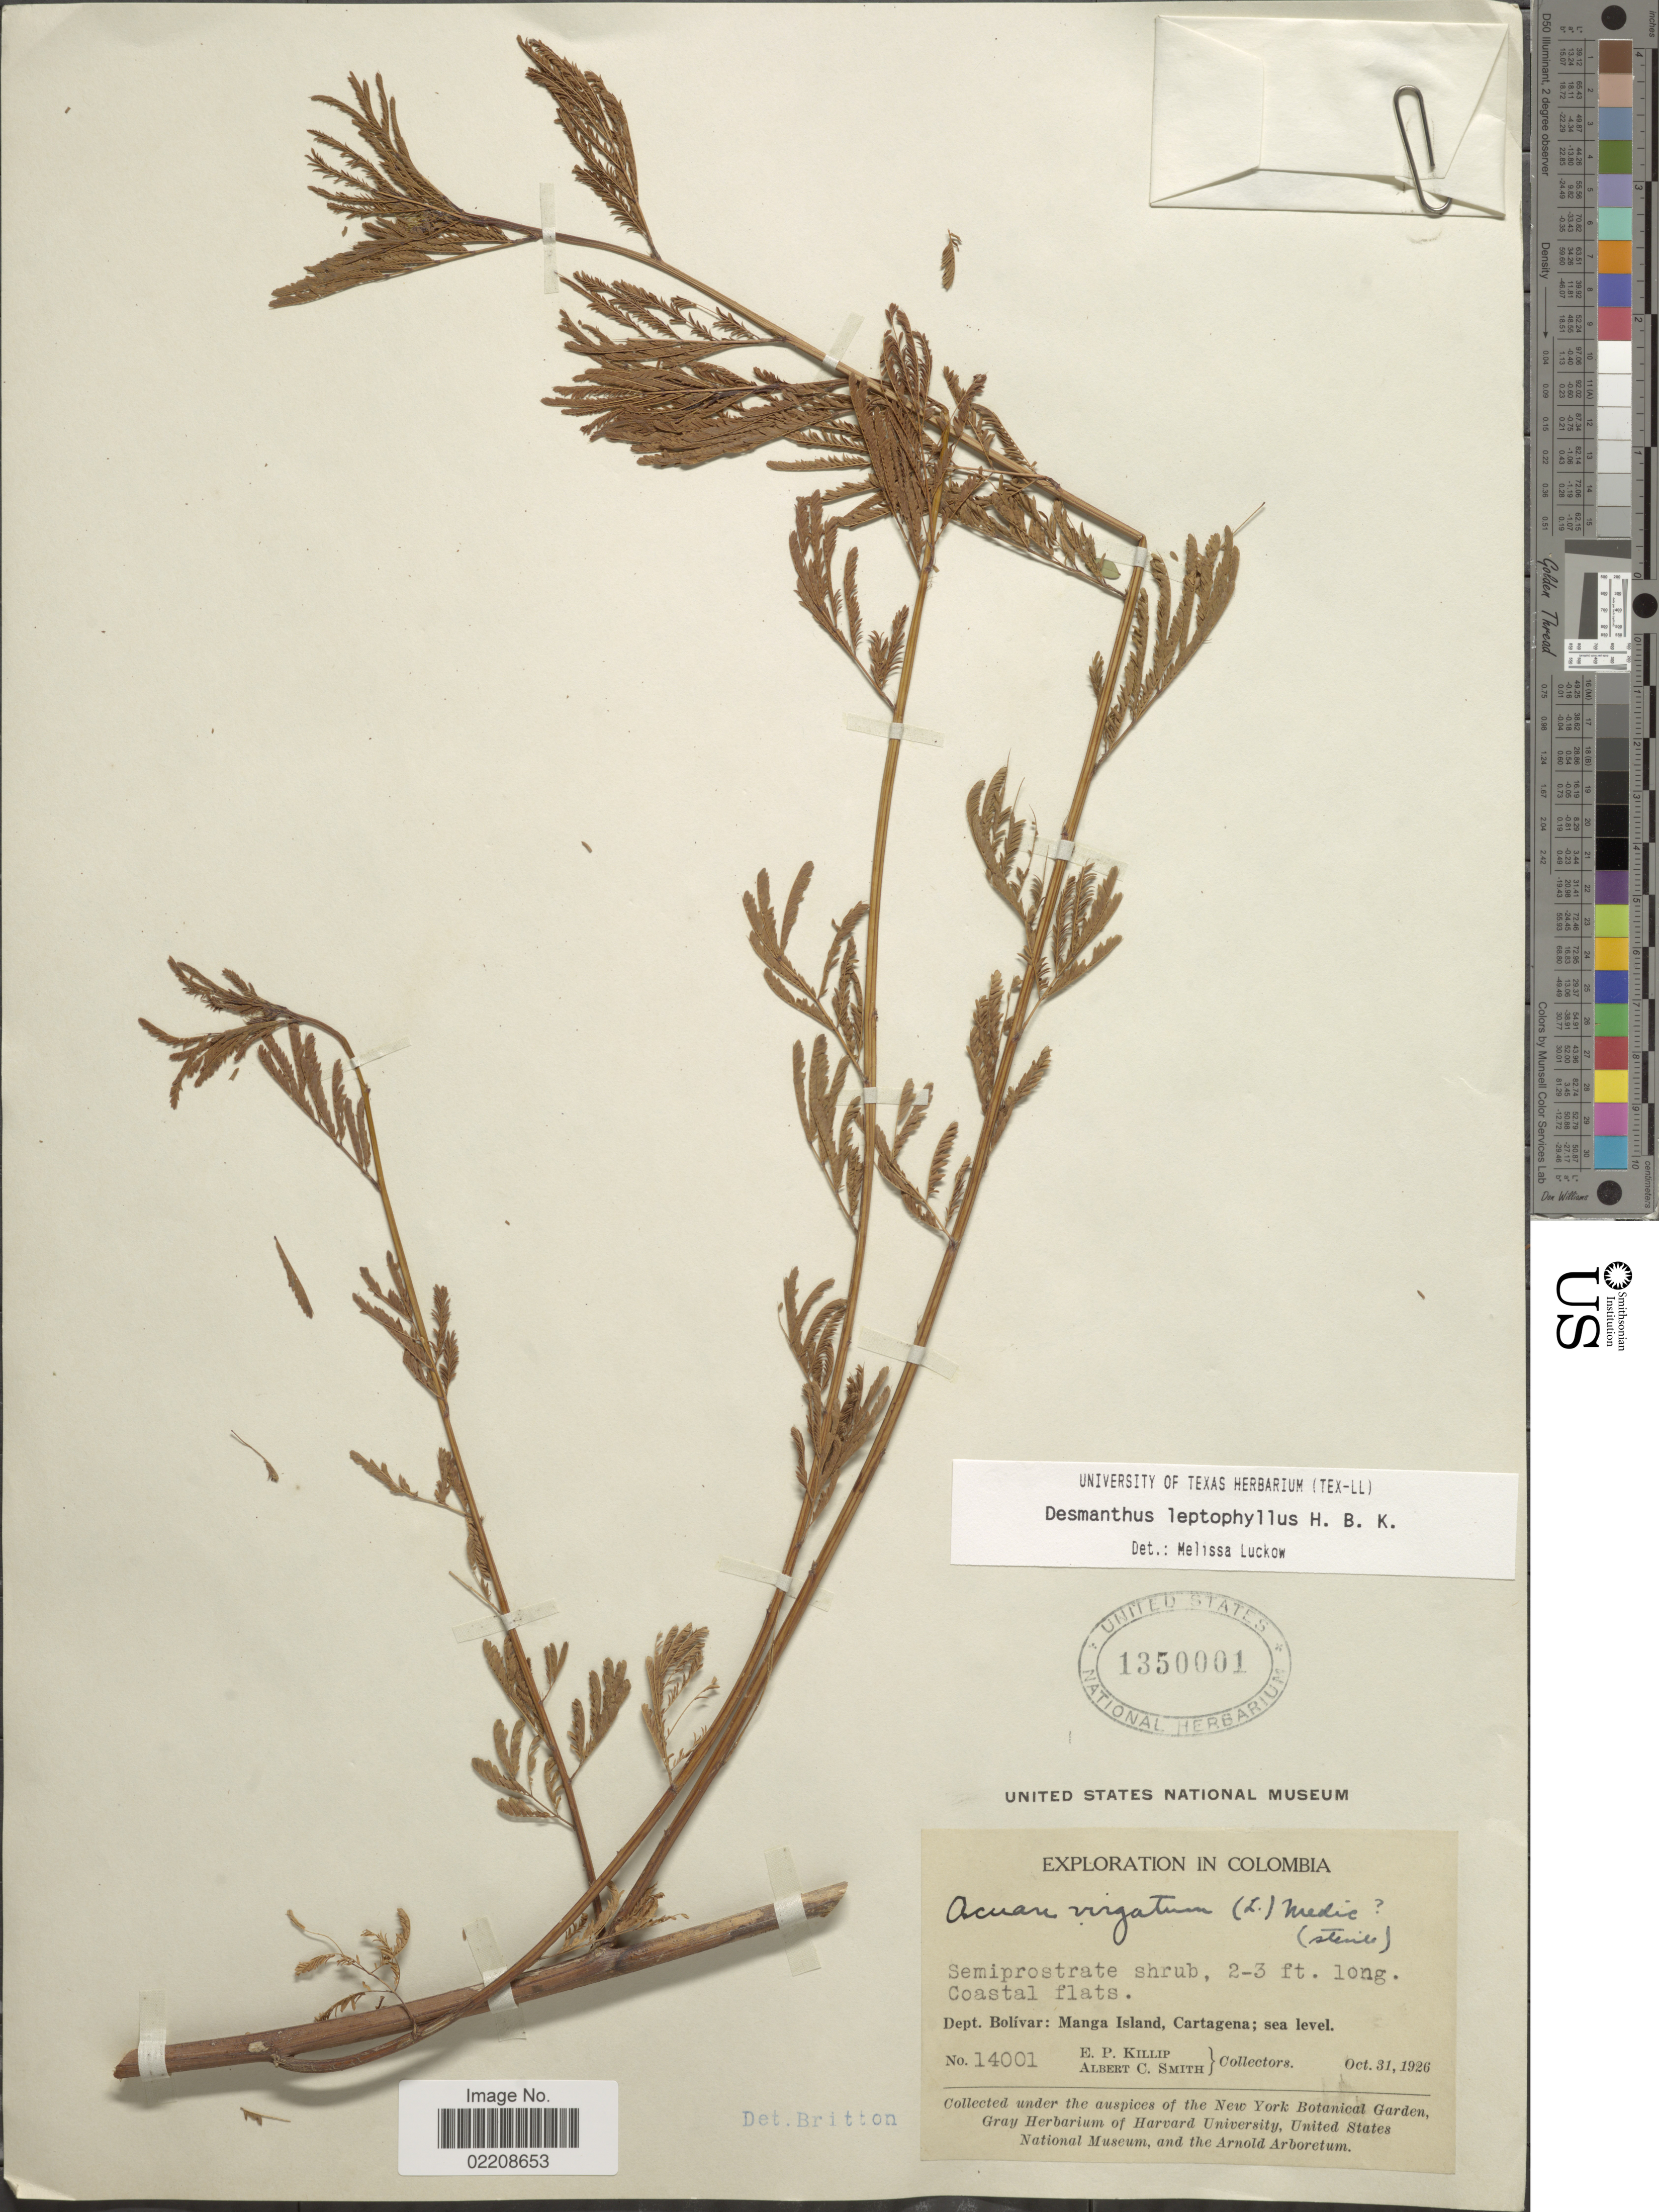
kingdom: Plantae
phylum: Tracheophyta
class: Magnoliopsida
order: Fabales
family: Fabaceae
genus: Desmanthus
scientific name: Desmanthus leptophyllus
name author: Kunth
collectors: E. P. Killip & A. C. Smith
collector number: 14001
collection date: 1926-10-31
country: Colombia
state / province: Bolívar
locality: Dept. Bolívar: Manga Island, Cartagena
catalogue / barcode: US 1350001